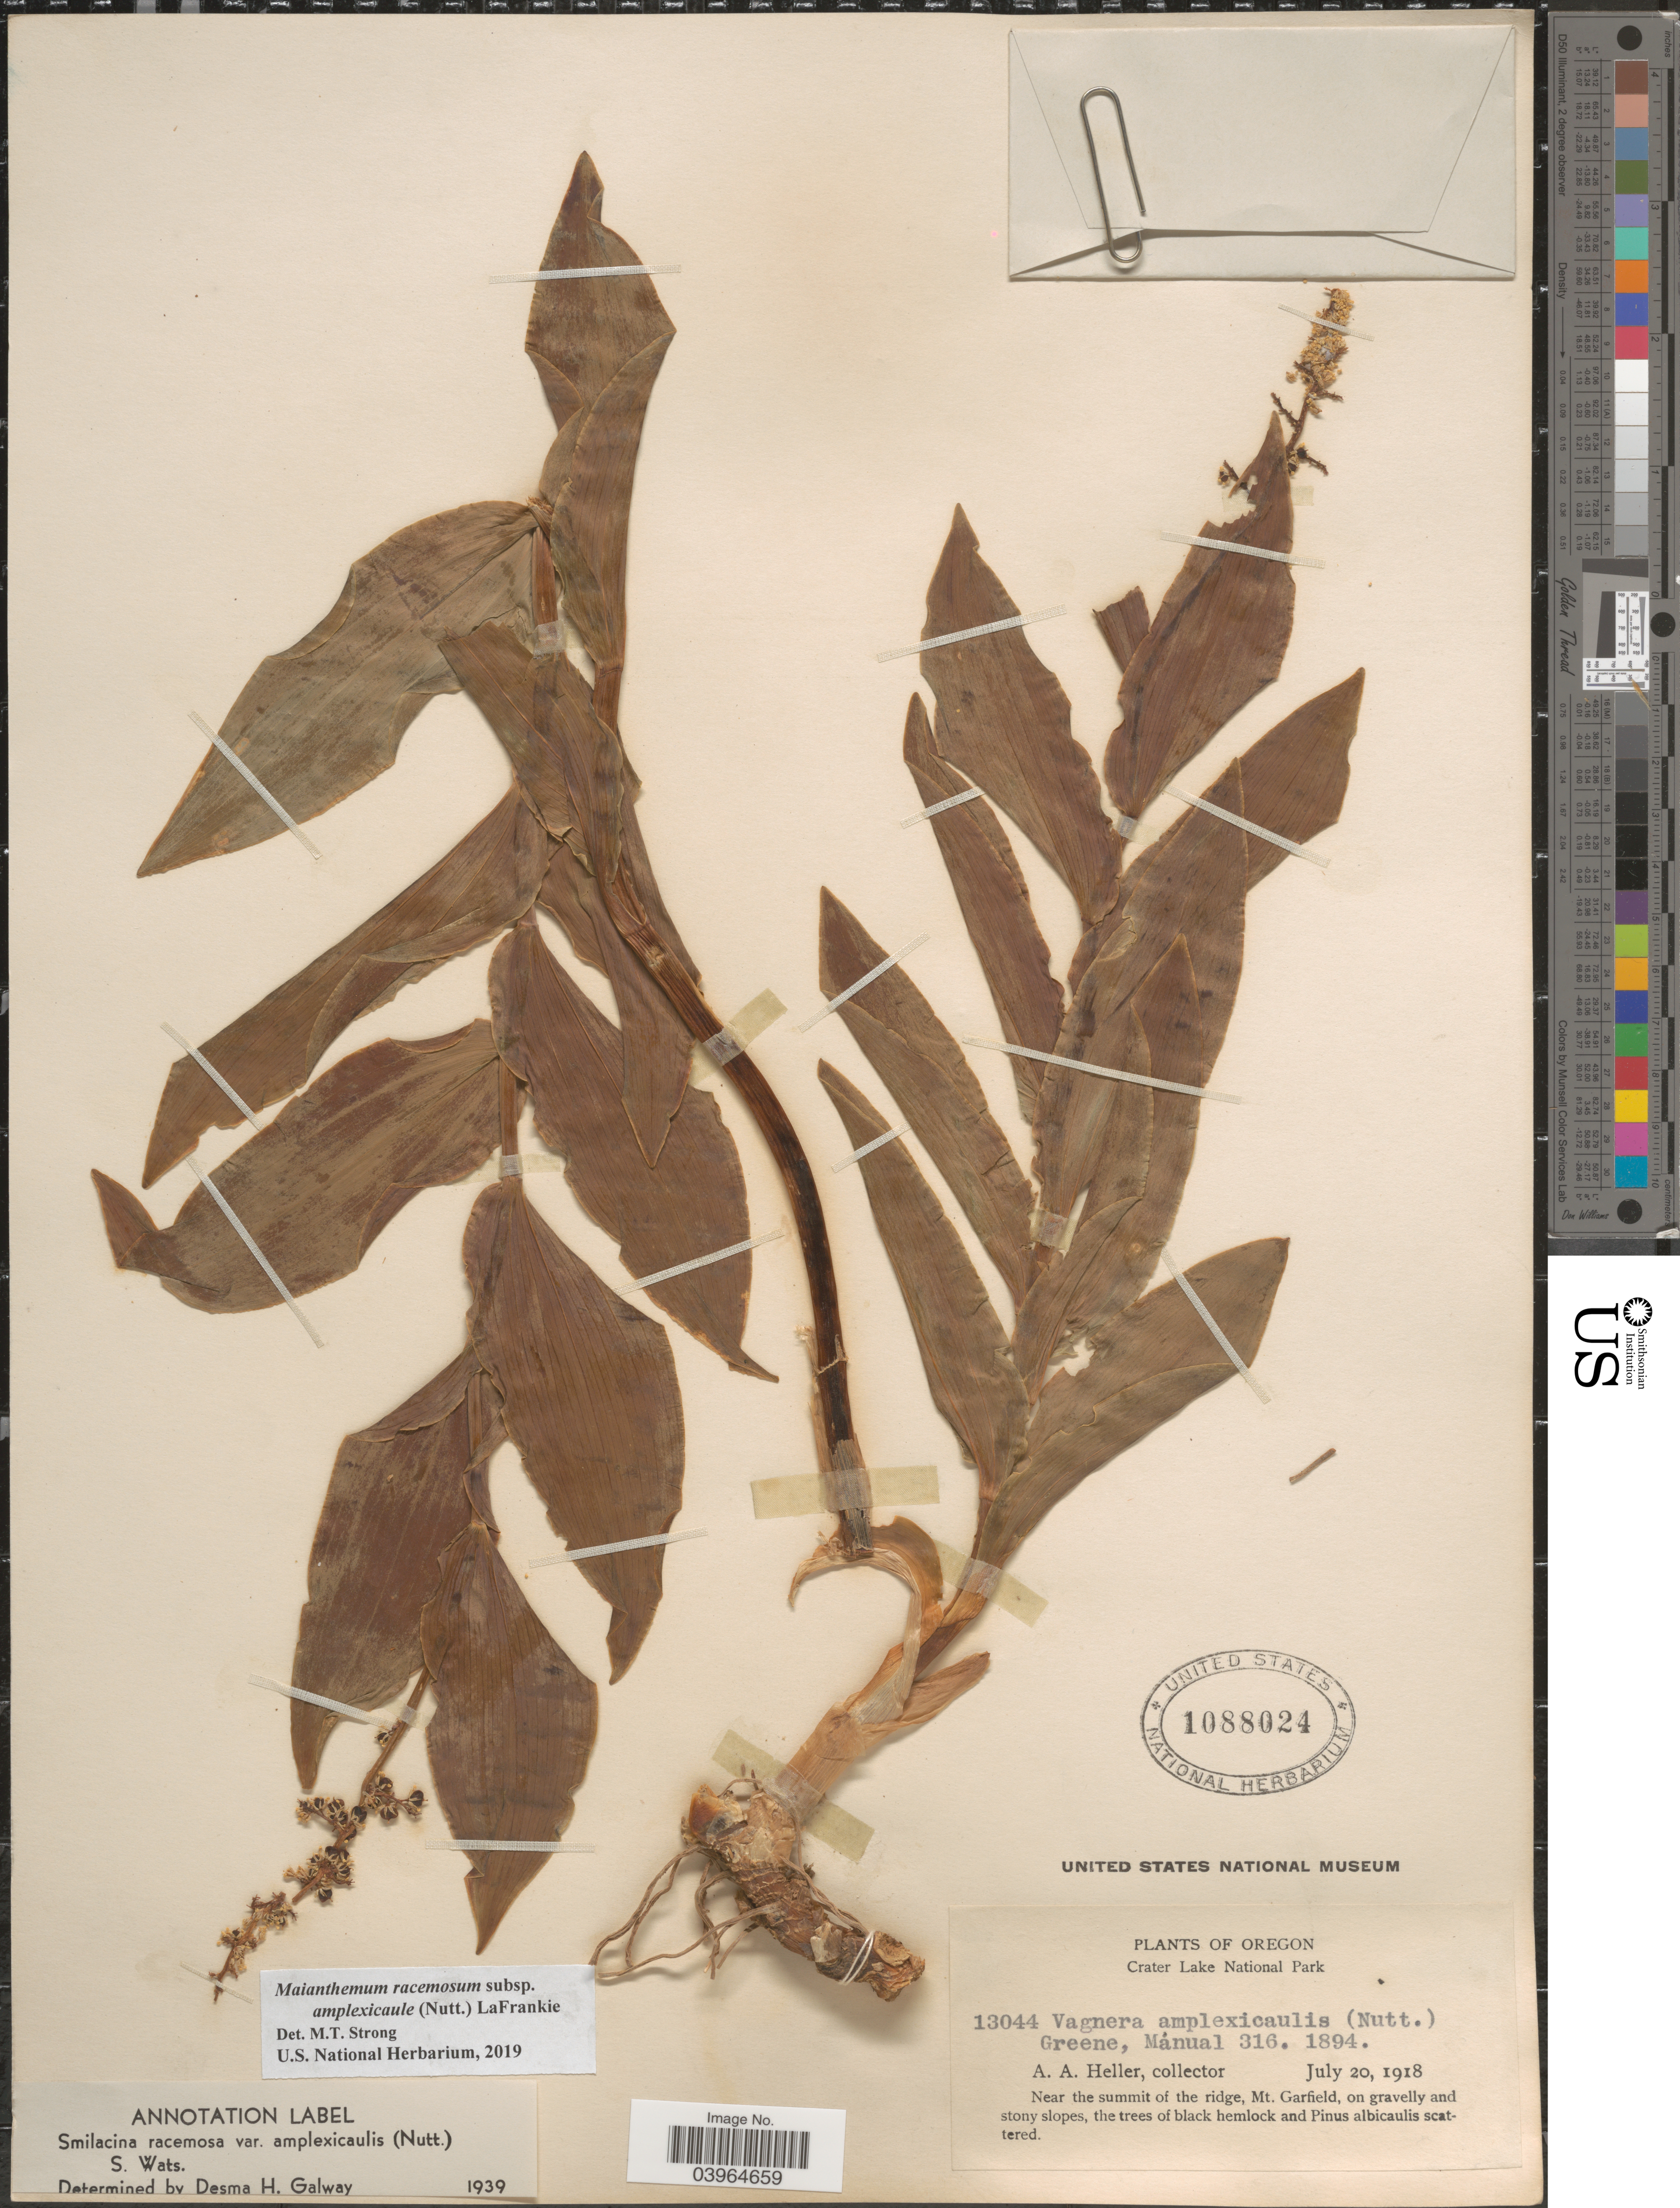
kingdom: Plantae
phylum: Tracheophyta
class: Liliopsida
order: Asparagales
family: Asparagaceae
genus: Maianthemum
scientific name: Maianthemum racemosum subsp. amplexicaule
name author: (Nutt.) LaFrankie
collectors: A. A. Heller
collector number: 13044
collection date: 1918-07-20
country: United States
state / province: Oregon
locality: Crater Lake National Park. Near the summit of the ridge, Mt. Garfield.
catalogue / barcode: US 1088024